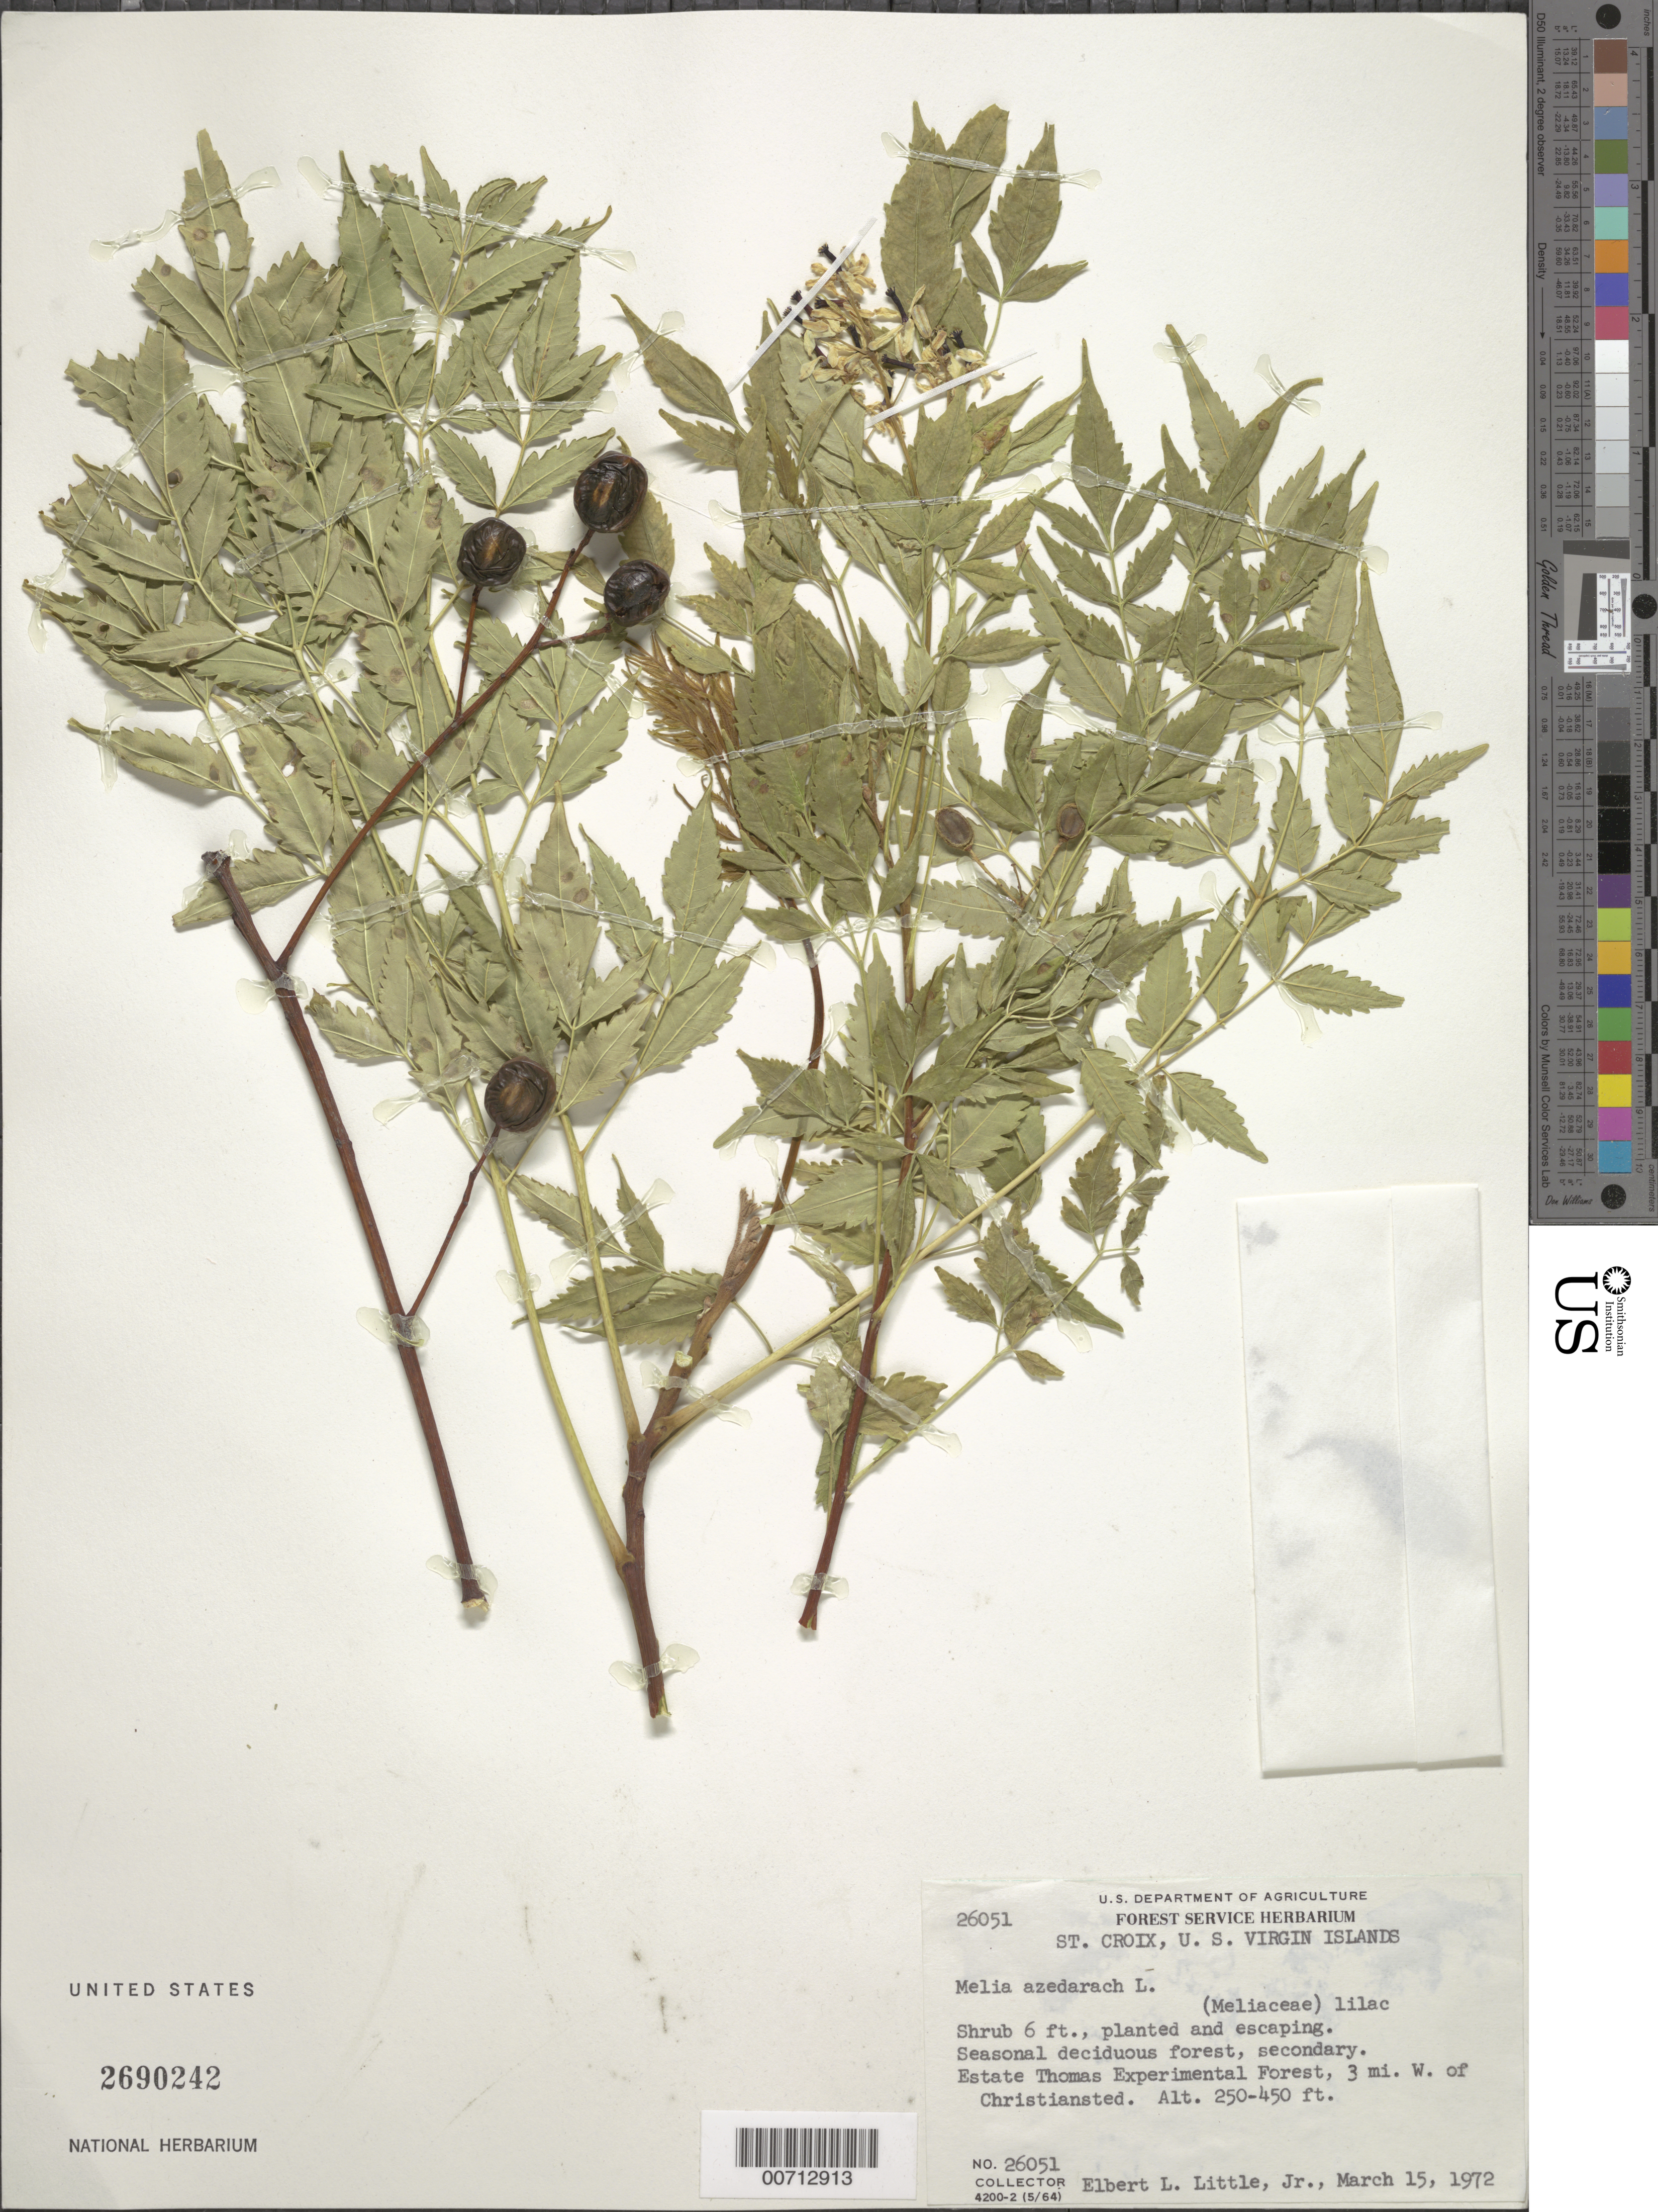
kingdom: Plantae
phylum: Tracheophyta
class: Magnoliopsida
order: Sapindales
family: Meliaceae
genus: Melia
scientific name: Melia azedarach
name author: L.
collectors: E. L. Little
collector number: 26051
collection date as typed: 15 Mar 1972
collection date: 1972-03-15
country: U.S. Virgin Islands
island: St. Croix Island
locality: Estate Thomas Exp. Forest, 3 mi W of Christiansted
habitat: Seasonal deciduous forest, secondary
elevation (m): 76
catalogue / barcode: US 2690242